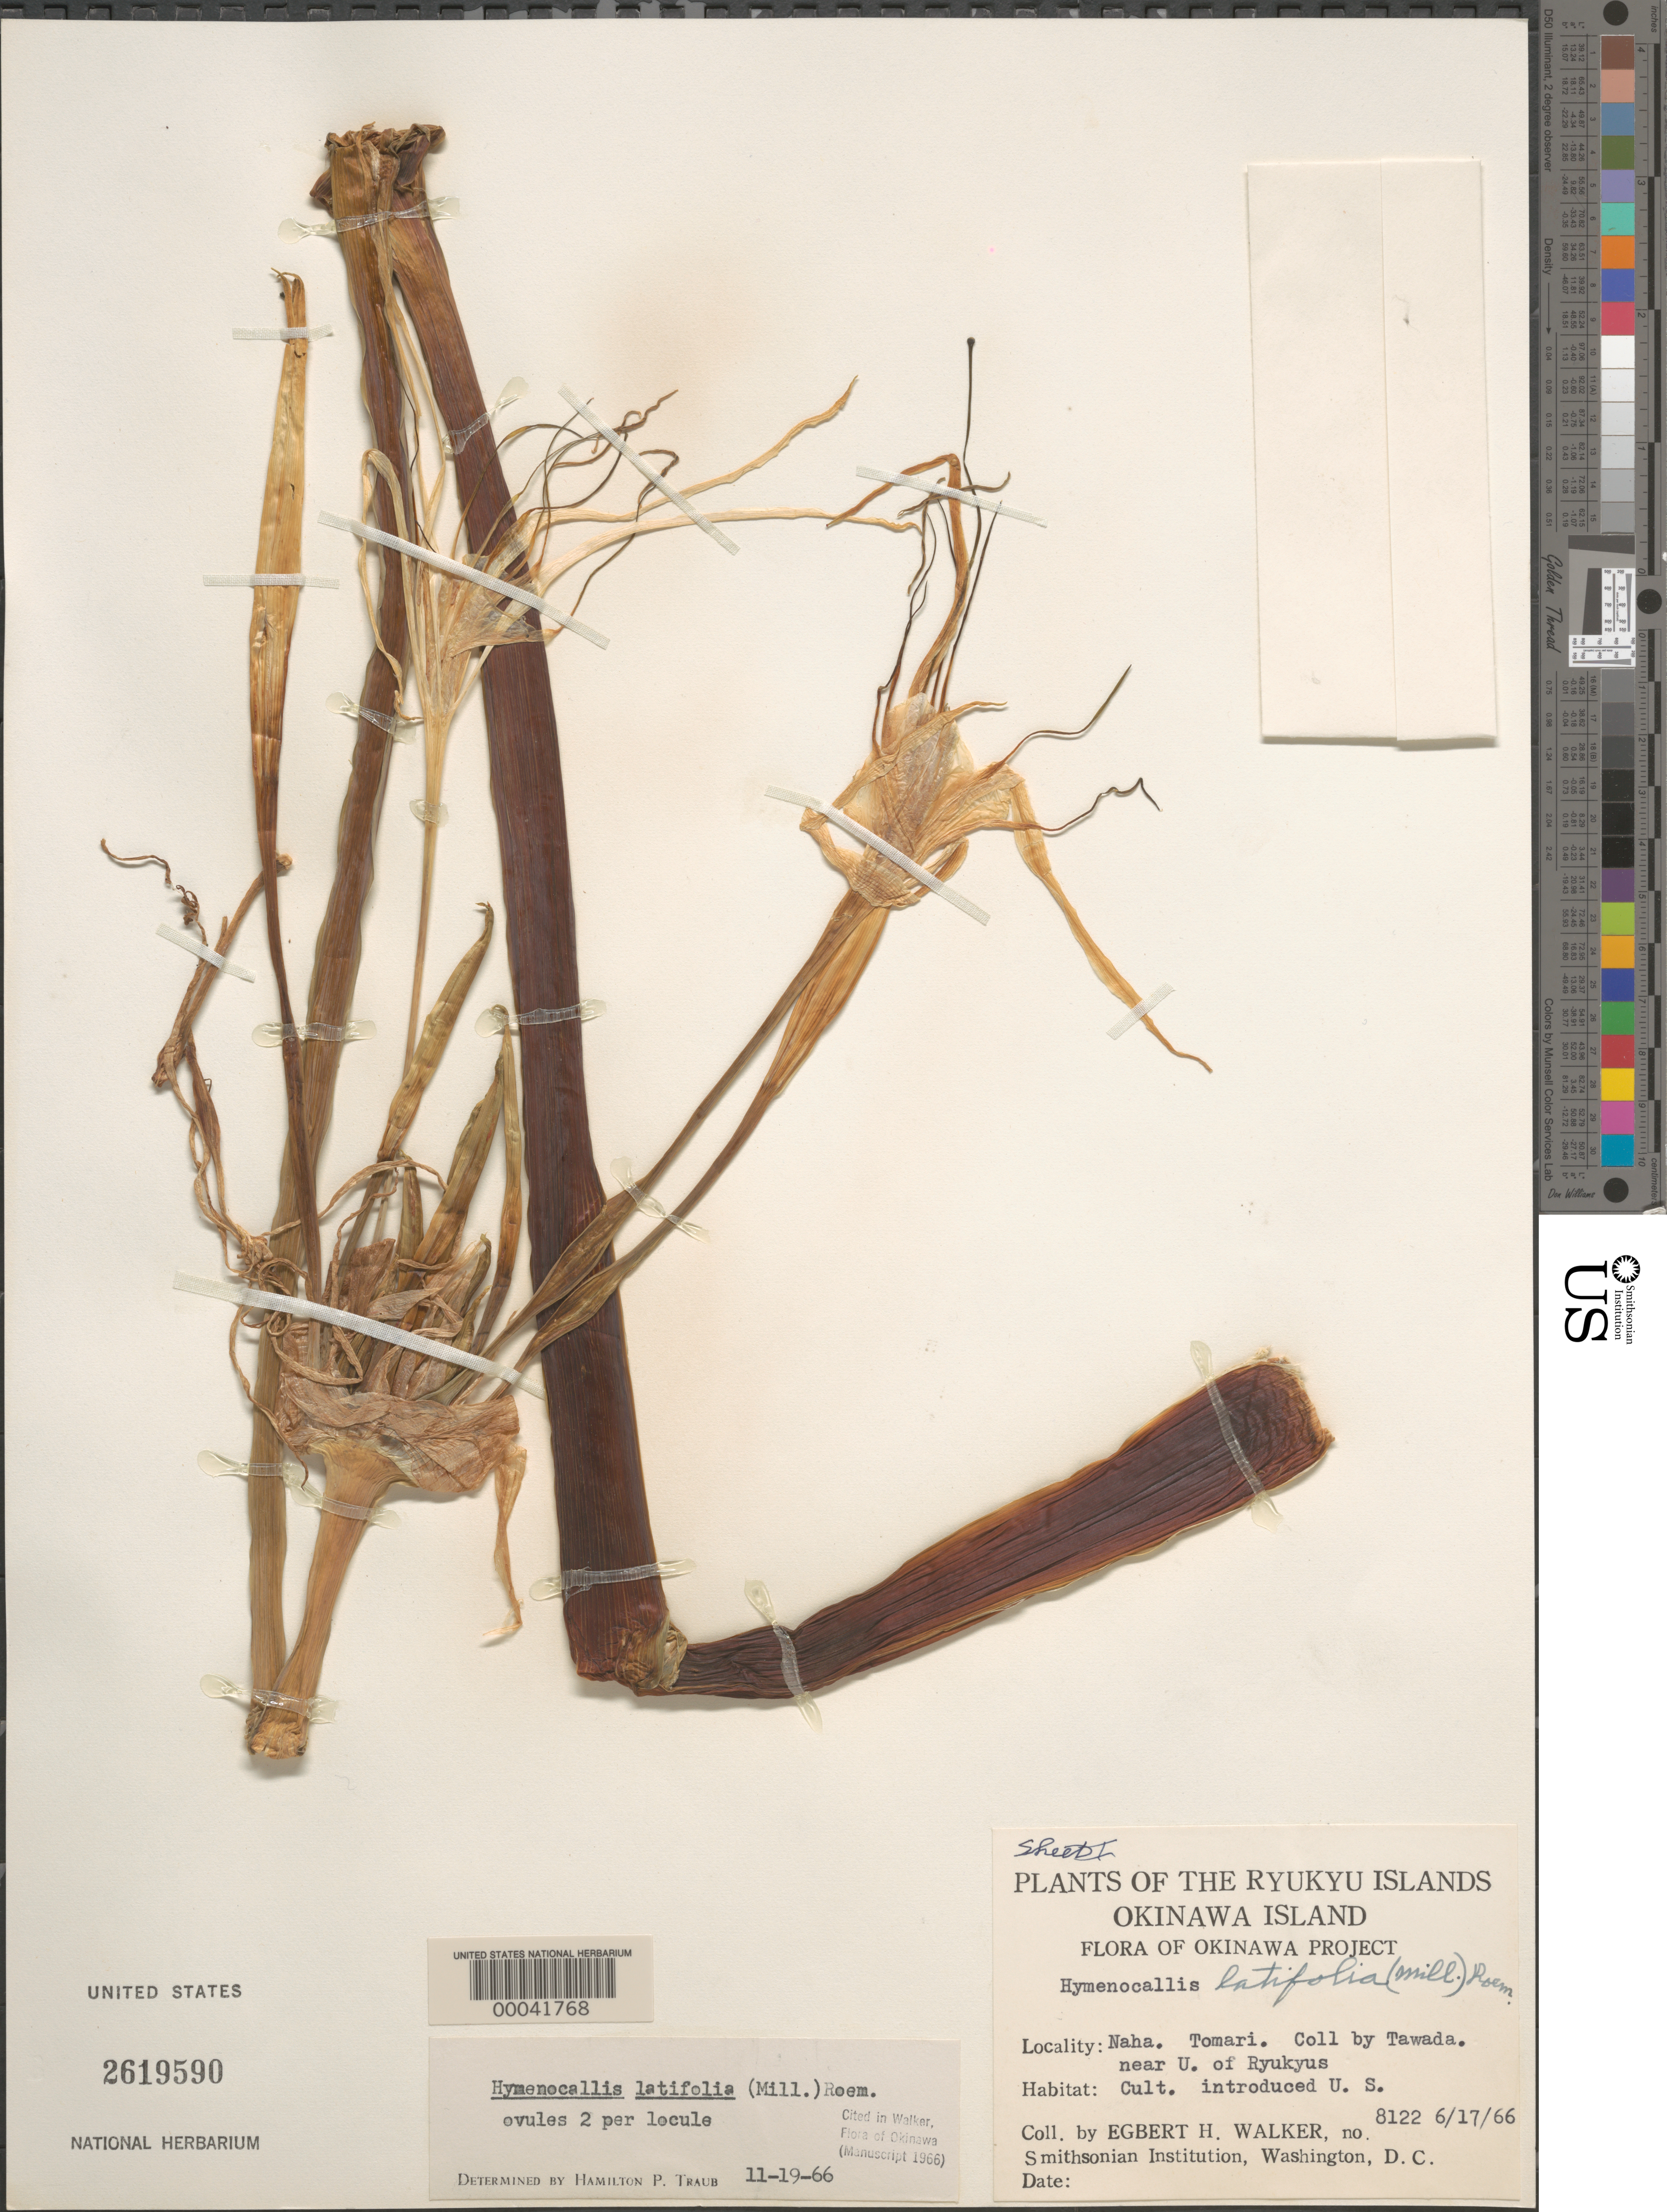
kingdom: Plantae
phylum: Tracheophyta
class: Liliopsida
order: Asparagales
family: Amaryllidaceae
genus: Hymenocallis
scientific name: Hymenocallis littoralis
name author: (Jacq.) Salisb.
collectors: E. H. Walker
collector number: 8122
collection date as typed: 17 Jun 1966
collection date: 1966-06-17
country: Japan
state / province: Okinawa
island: Okinawa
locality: Okinawa i., naha. tomari. near univ. of ryukyus [Okinawa Is.]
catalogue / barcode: US 2619590